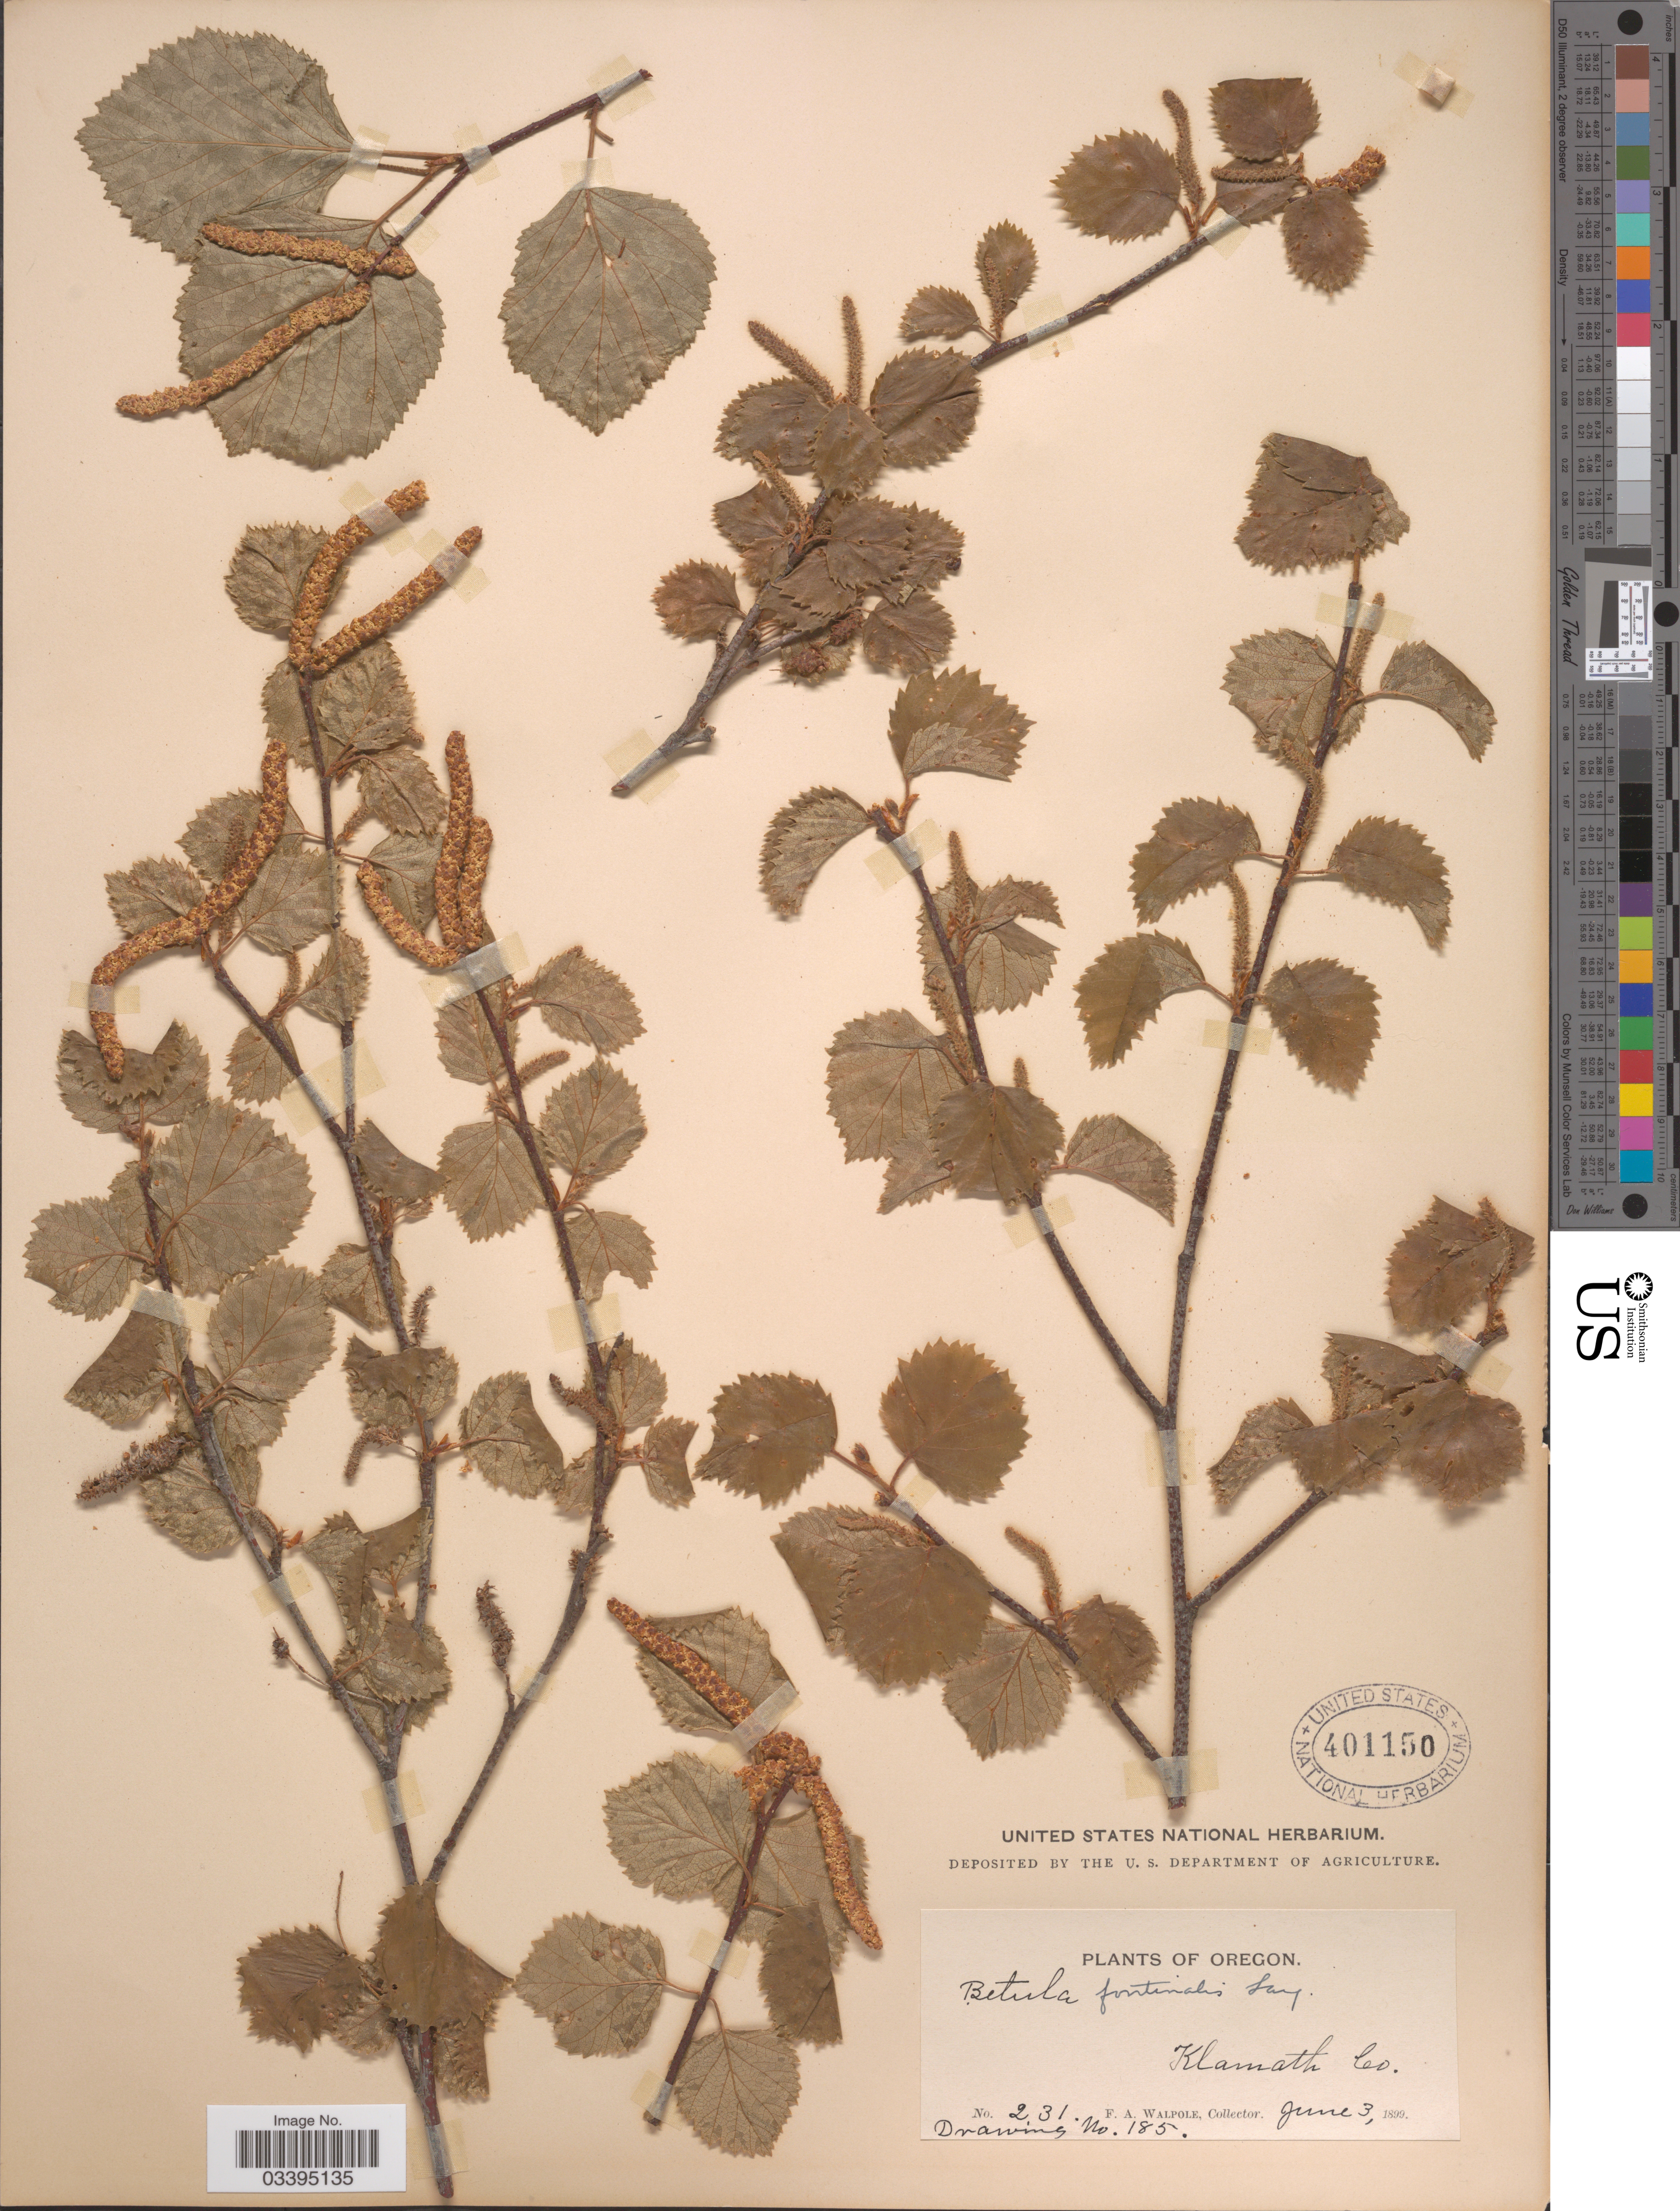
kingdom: Plantae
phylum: Tracheophyta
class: Magnoliopsida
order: Fagales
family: Betulaceae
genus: Betula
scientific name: Betula fontinalis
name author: Sarg.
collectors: F. Walpole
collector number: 231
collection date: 1899-06-03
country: United States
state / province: Oregon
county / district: Klamath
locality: Klamath Co.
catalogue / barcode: US 401150